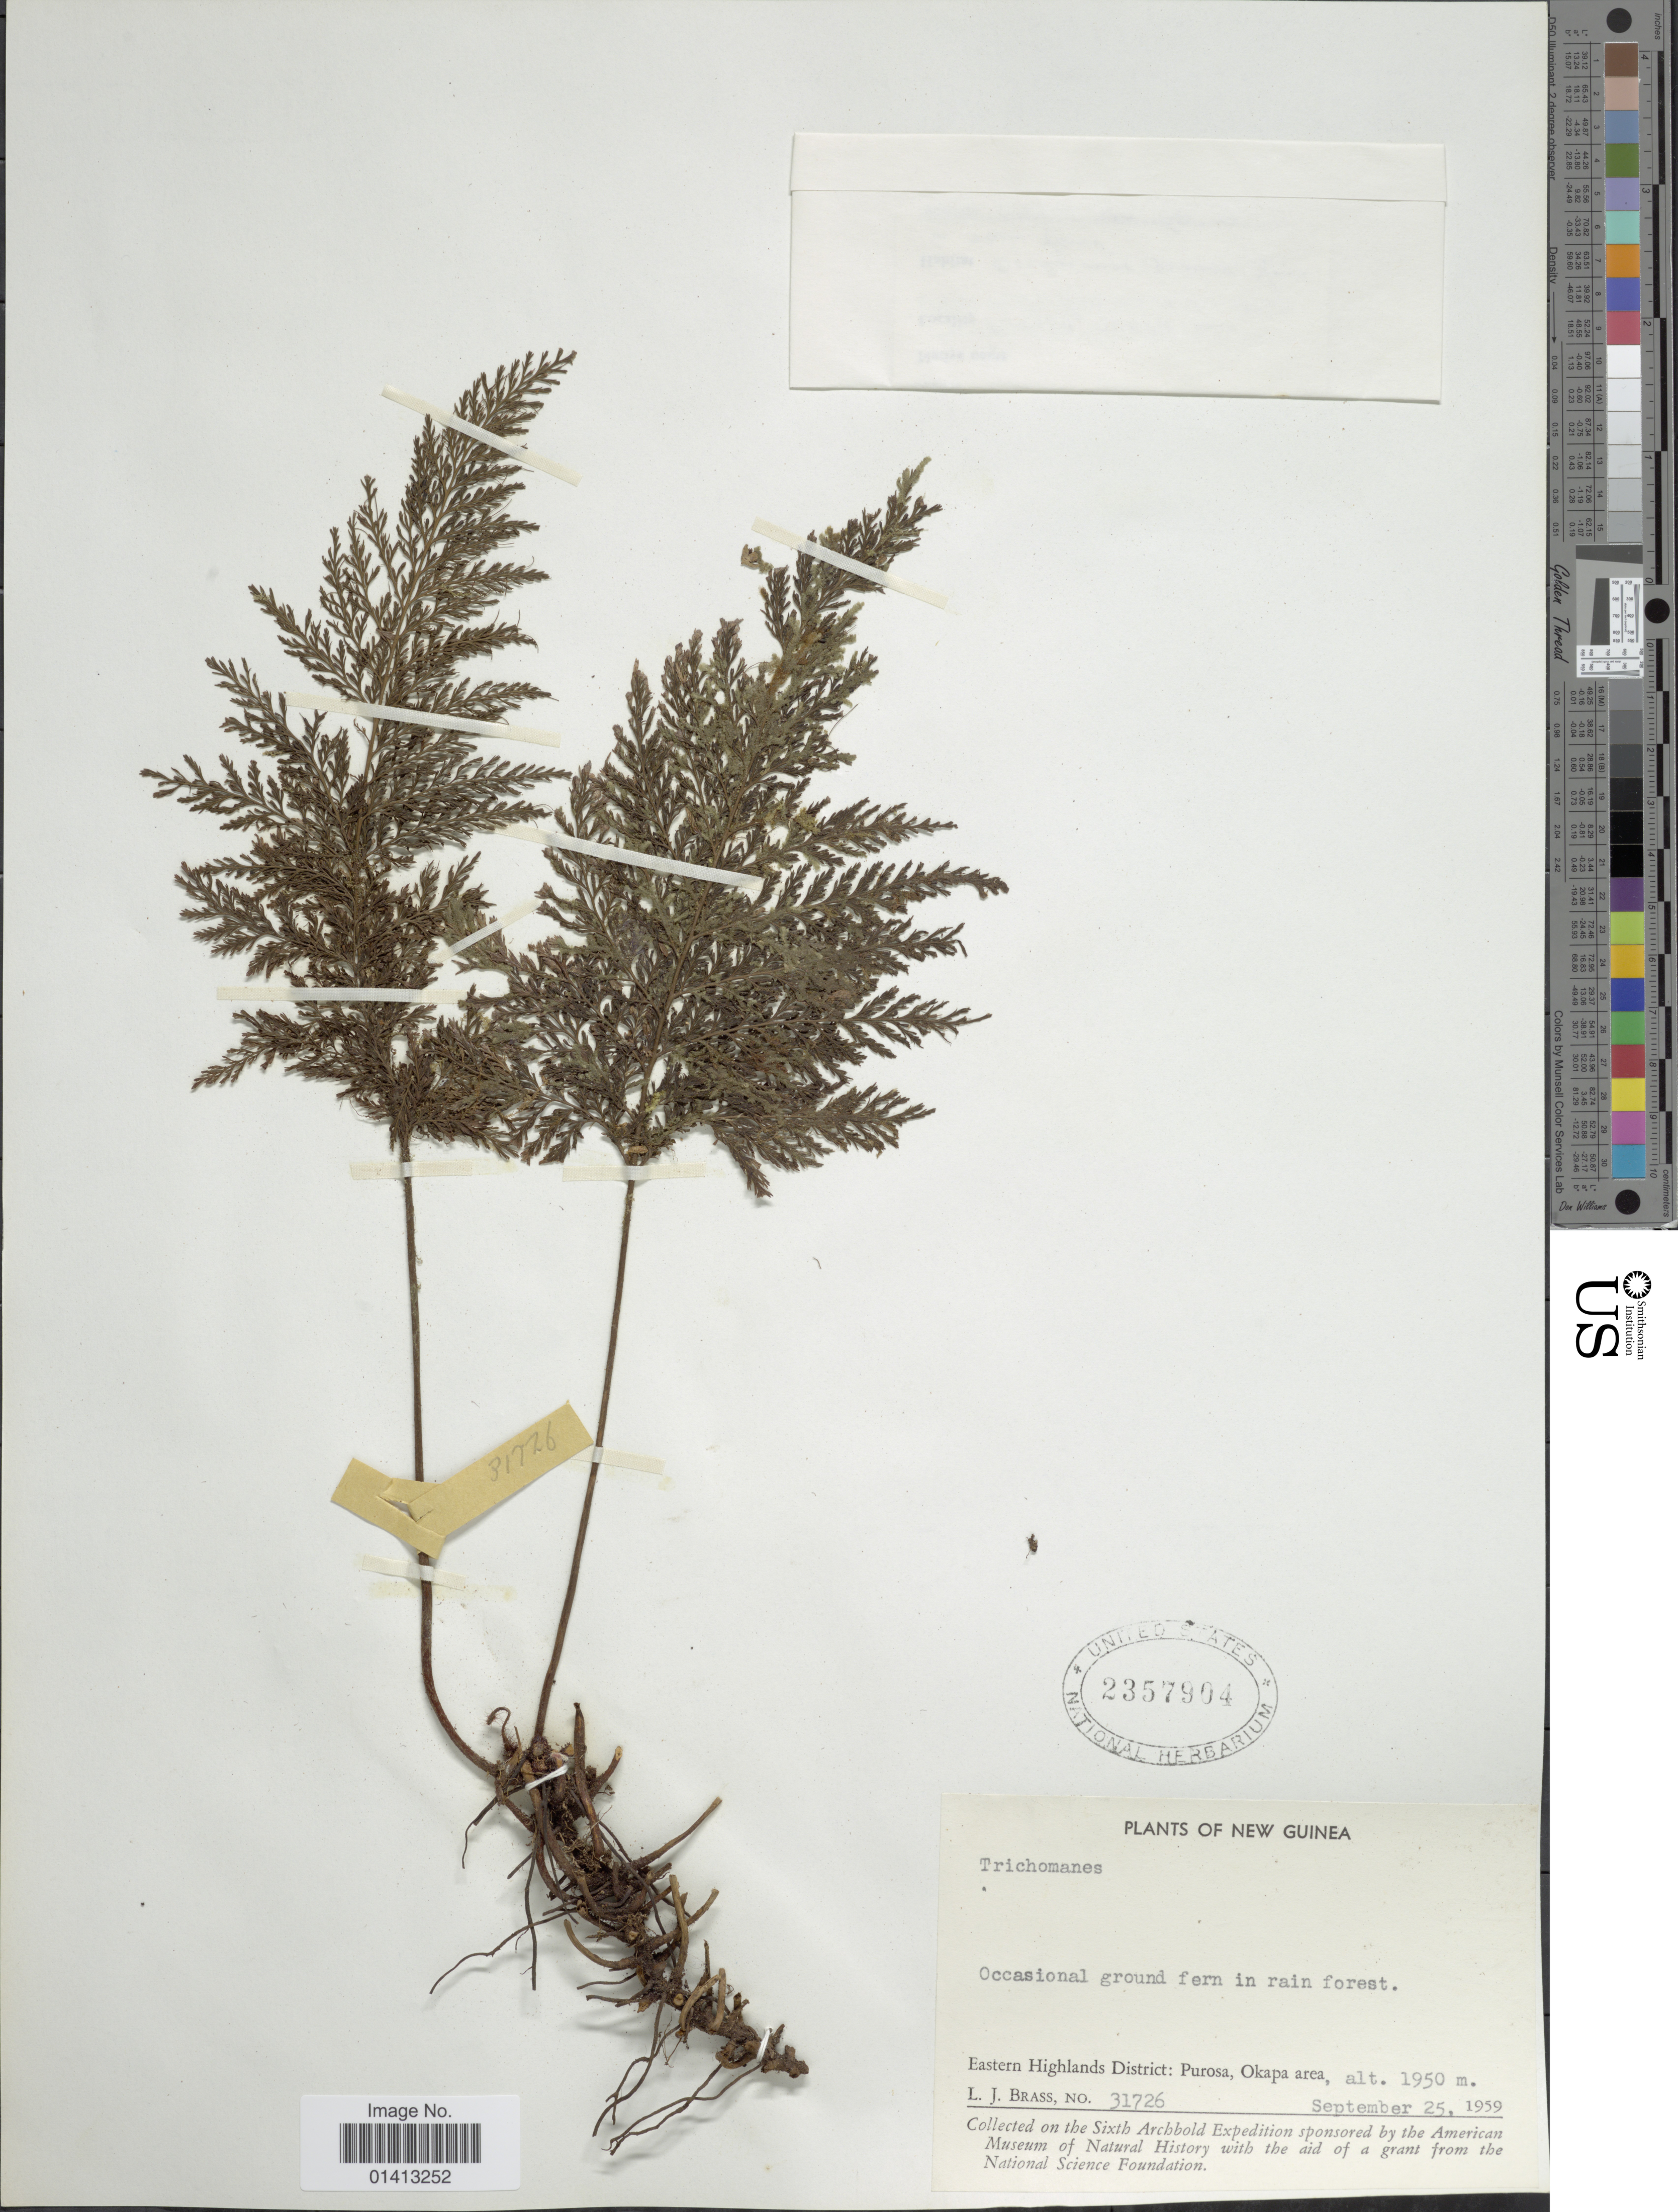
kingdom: Plantae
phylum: Tracheophyta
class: Polypodiopsida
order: Hymenophyllales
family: Hymenophyllaceae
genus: Crepidomanes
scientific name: Crepidomanes sp.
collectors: L. J. Brass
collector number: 31726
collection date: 1959-09-25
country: Papua New Guinea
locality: New Guinea, Eastern Highlands Districrt: Purosa, Okapa area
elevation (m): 1950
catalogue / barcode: US 2357904